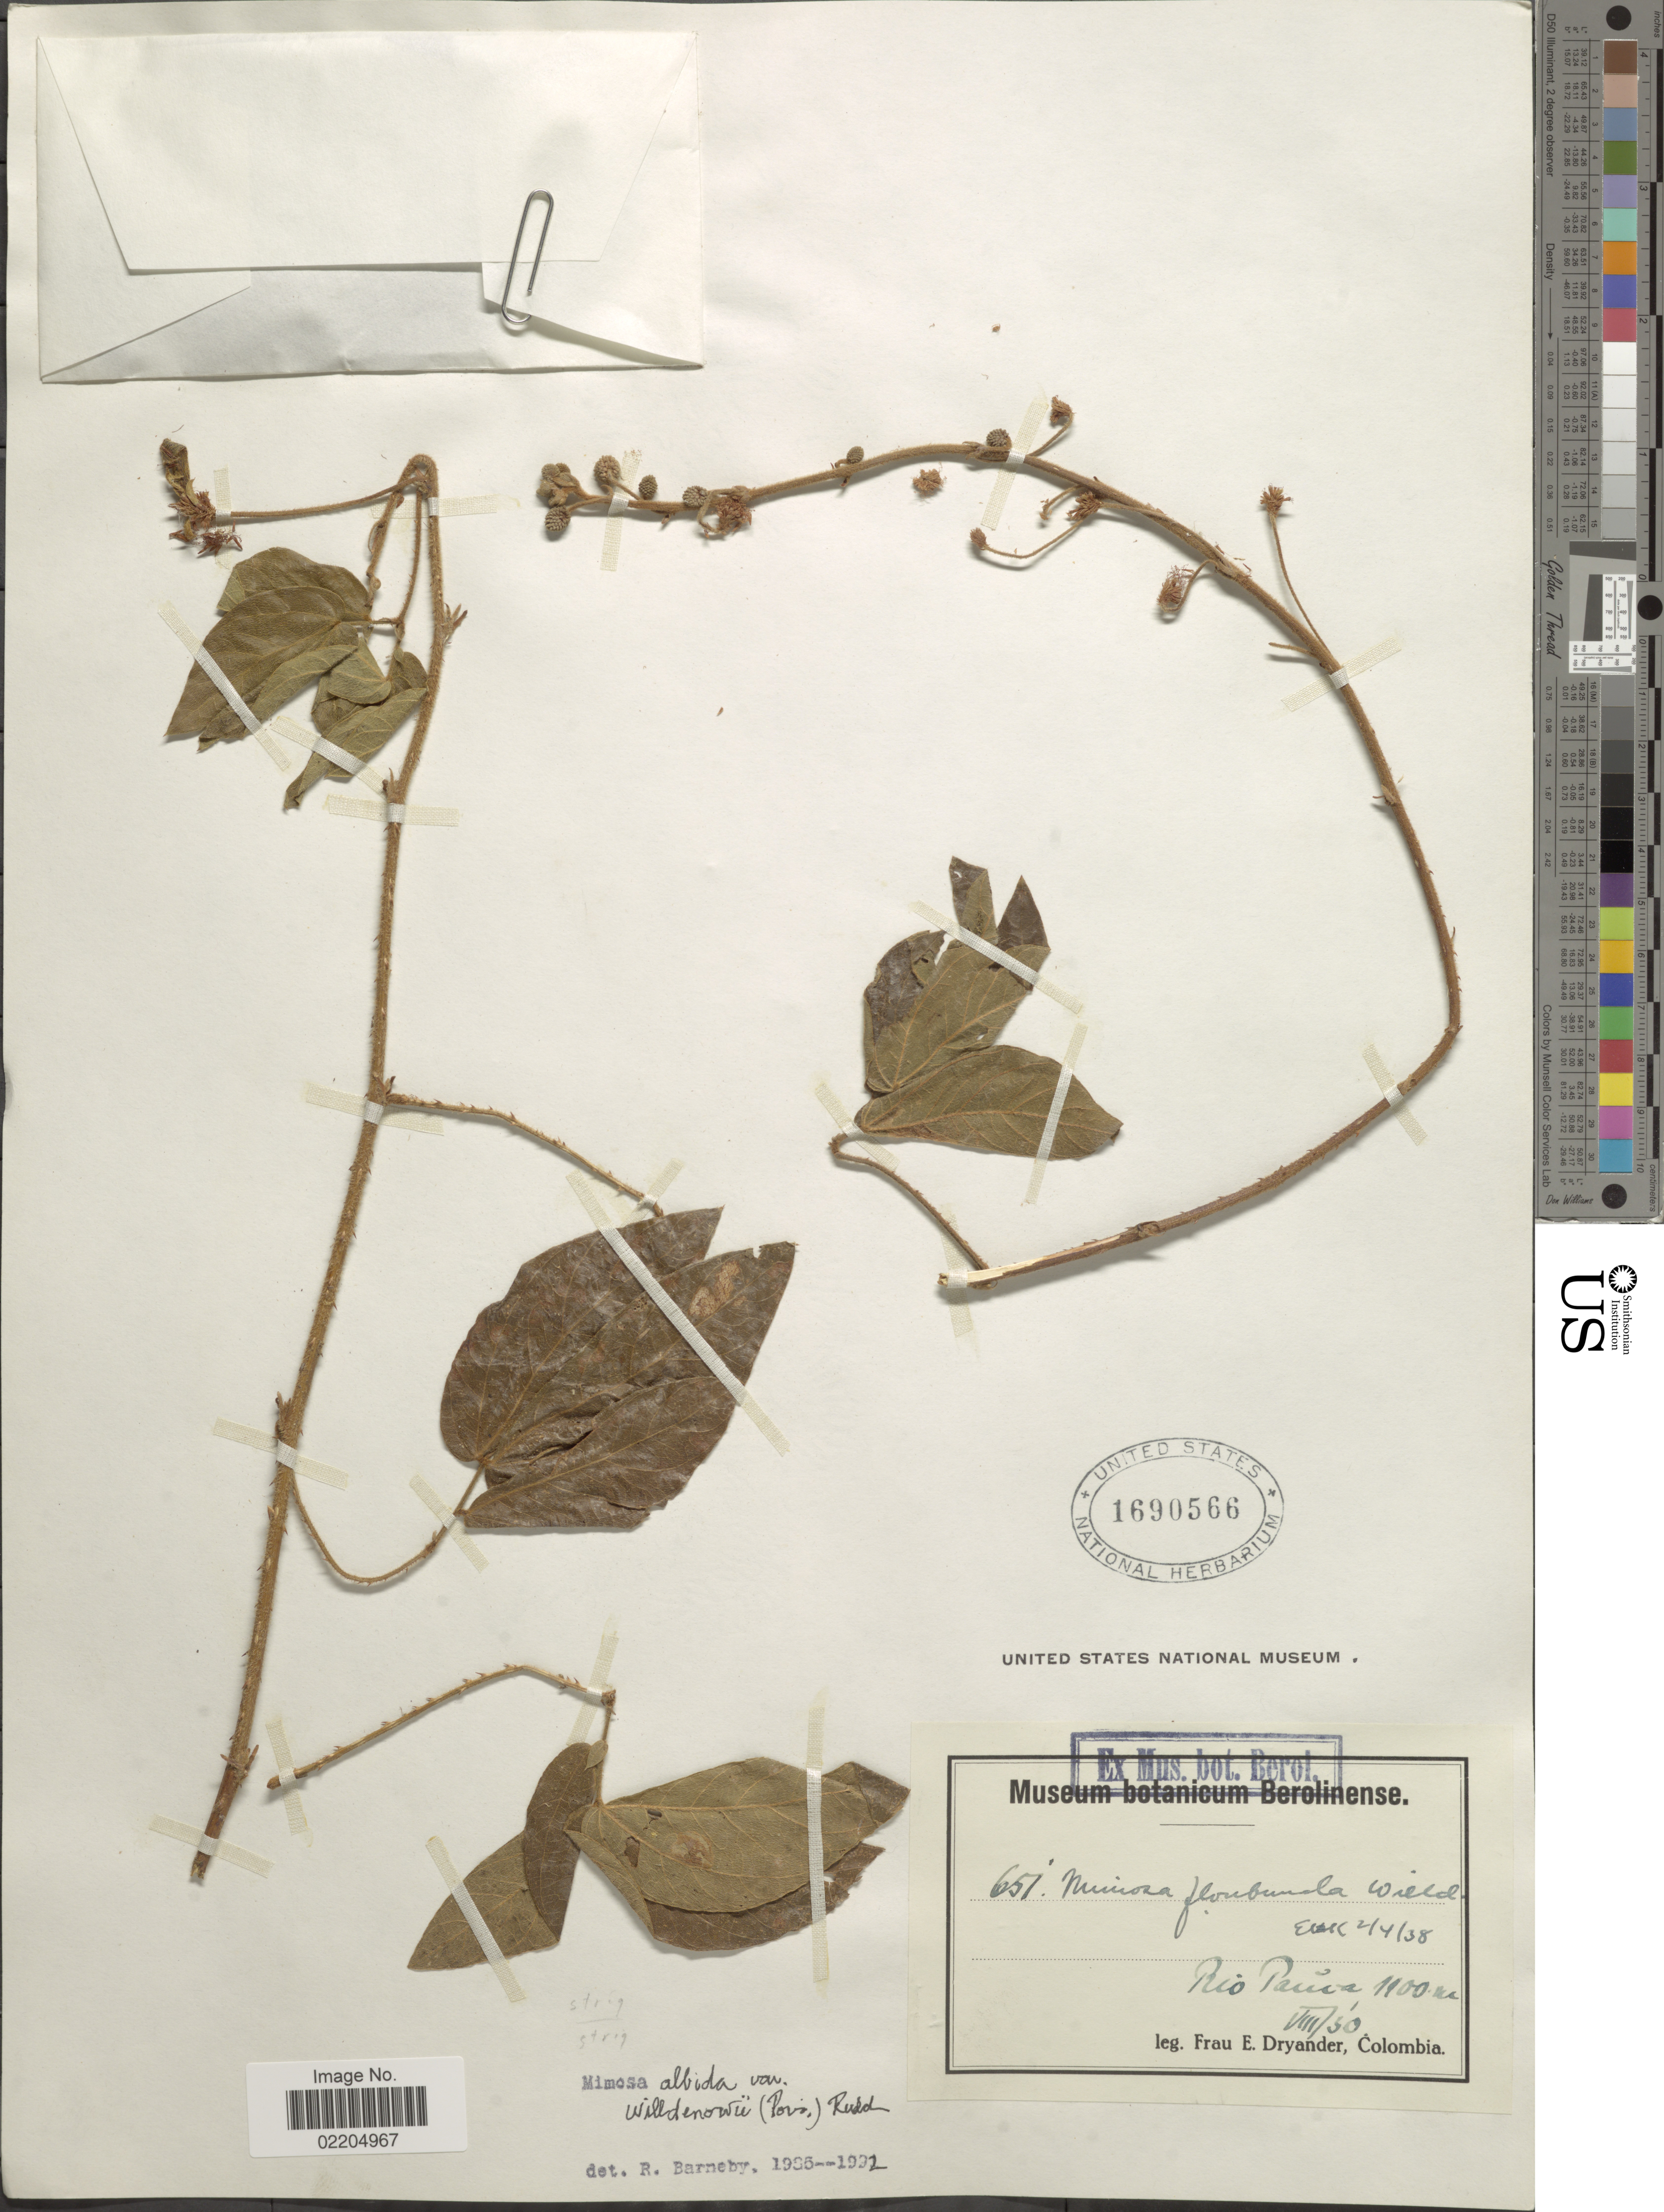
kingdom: Plantae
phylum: Tracheophyta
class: Magnoliopsida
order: Fabales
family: Fabaceae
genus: Mimosa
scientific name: Mimosa albida var. willdenowii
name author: (Poir.) Rudd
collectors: F. Dryander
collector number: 651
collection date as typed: Transcribed d/m/y: /8/30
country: Colombia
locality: Rio Pauca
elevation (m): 1100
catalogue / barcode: US 1690566